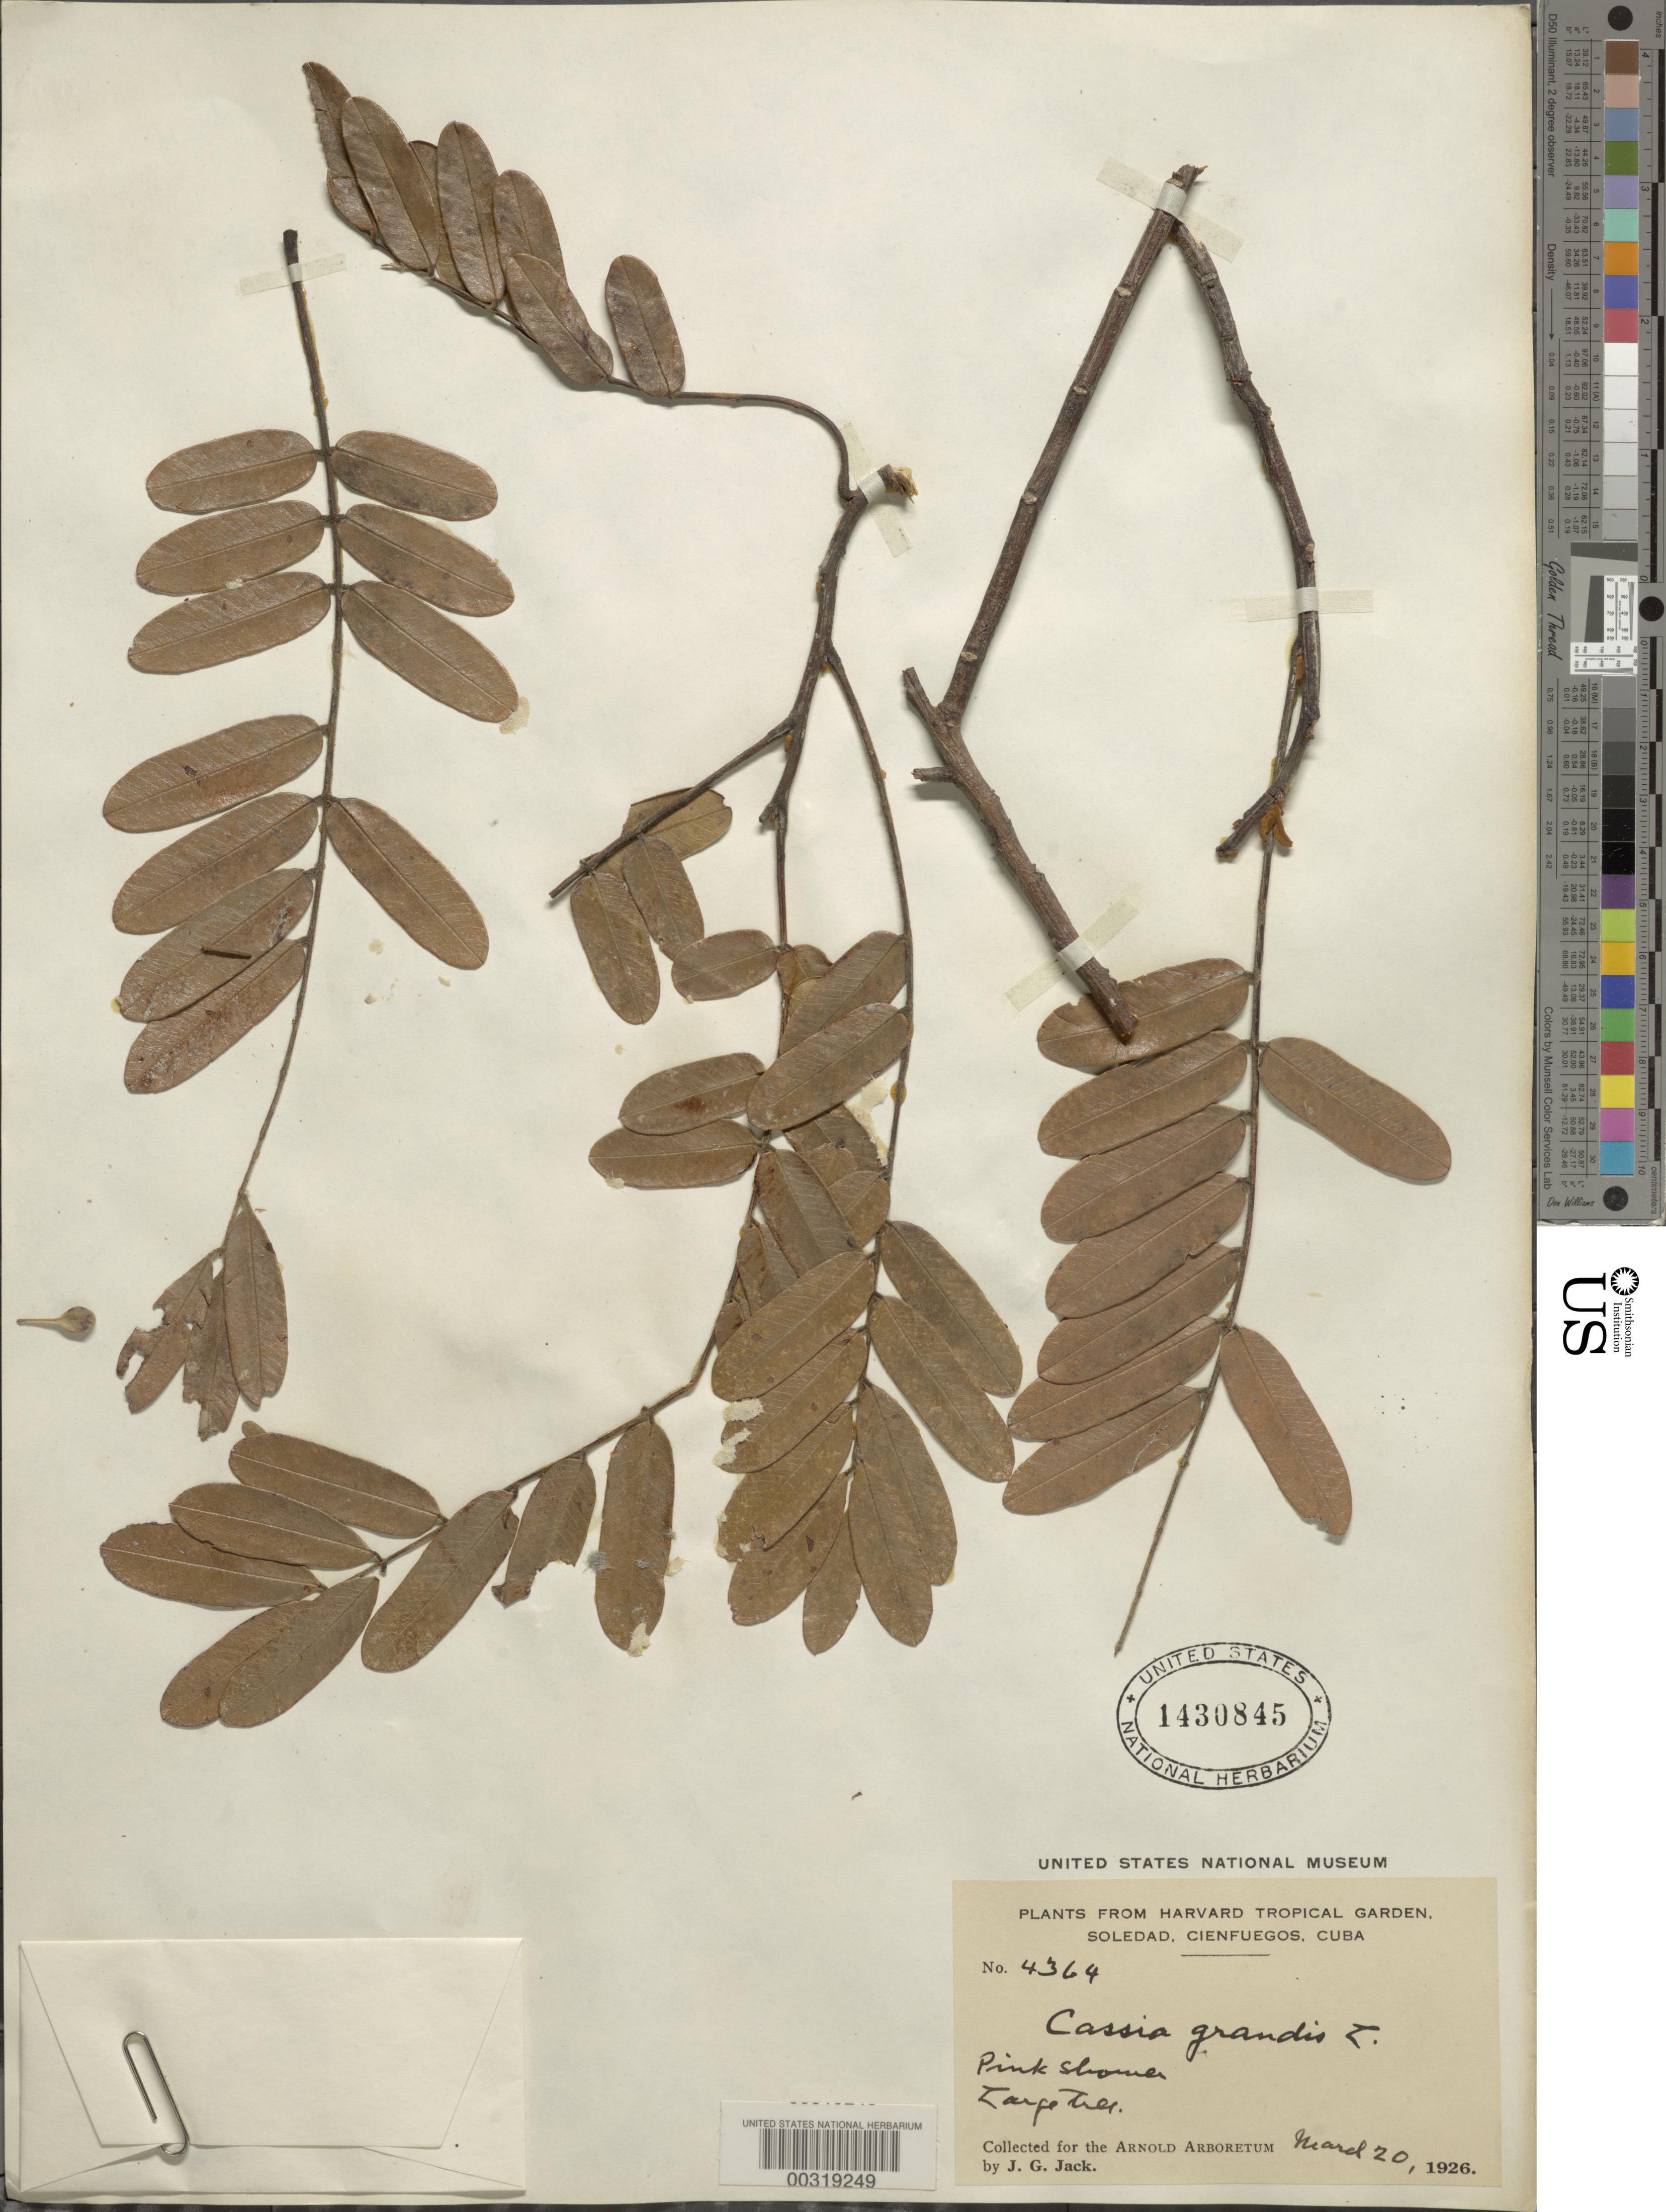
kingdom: Plantae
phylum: Tracheophyta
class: Magnoliopsida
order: Fabales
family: Fabaceae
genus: Cassia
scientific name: Cassia grandis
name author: L. f.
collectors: J. G. Jack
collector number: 4364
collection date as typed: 20 Mar 1926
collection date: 1926-03-20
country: Cuba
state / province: Las Villas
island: Greater Antilles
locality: Soledad, cienfuegos, harvard tropical garden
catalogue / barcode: US 1430845